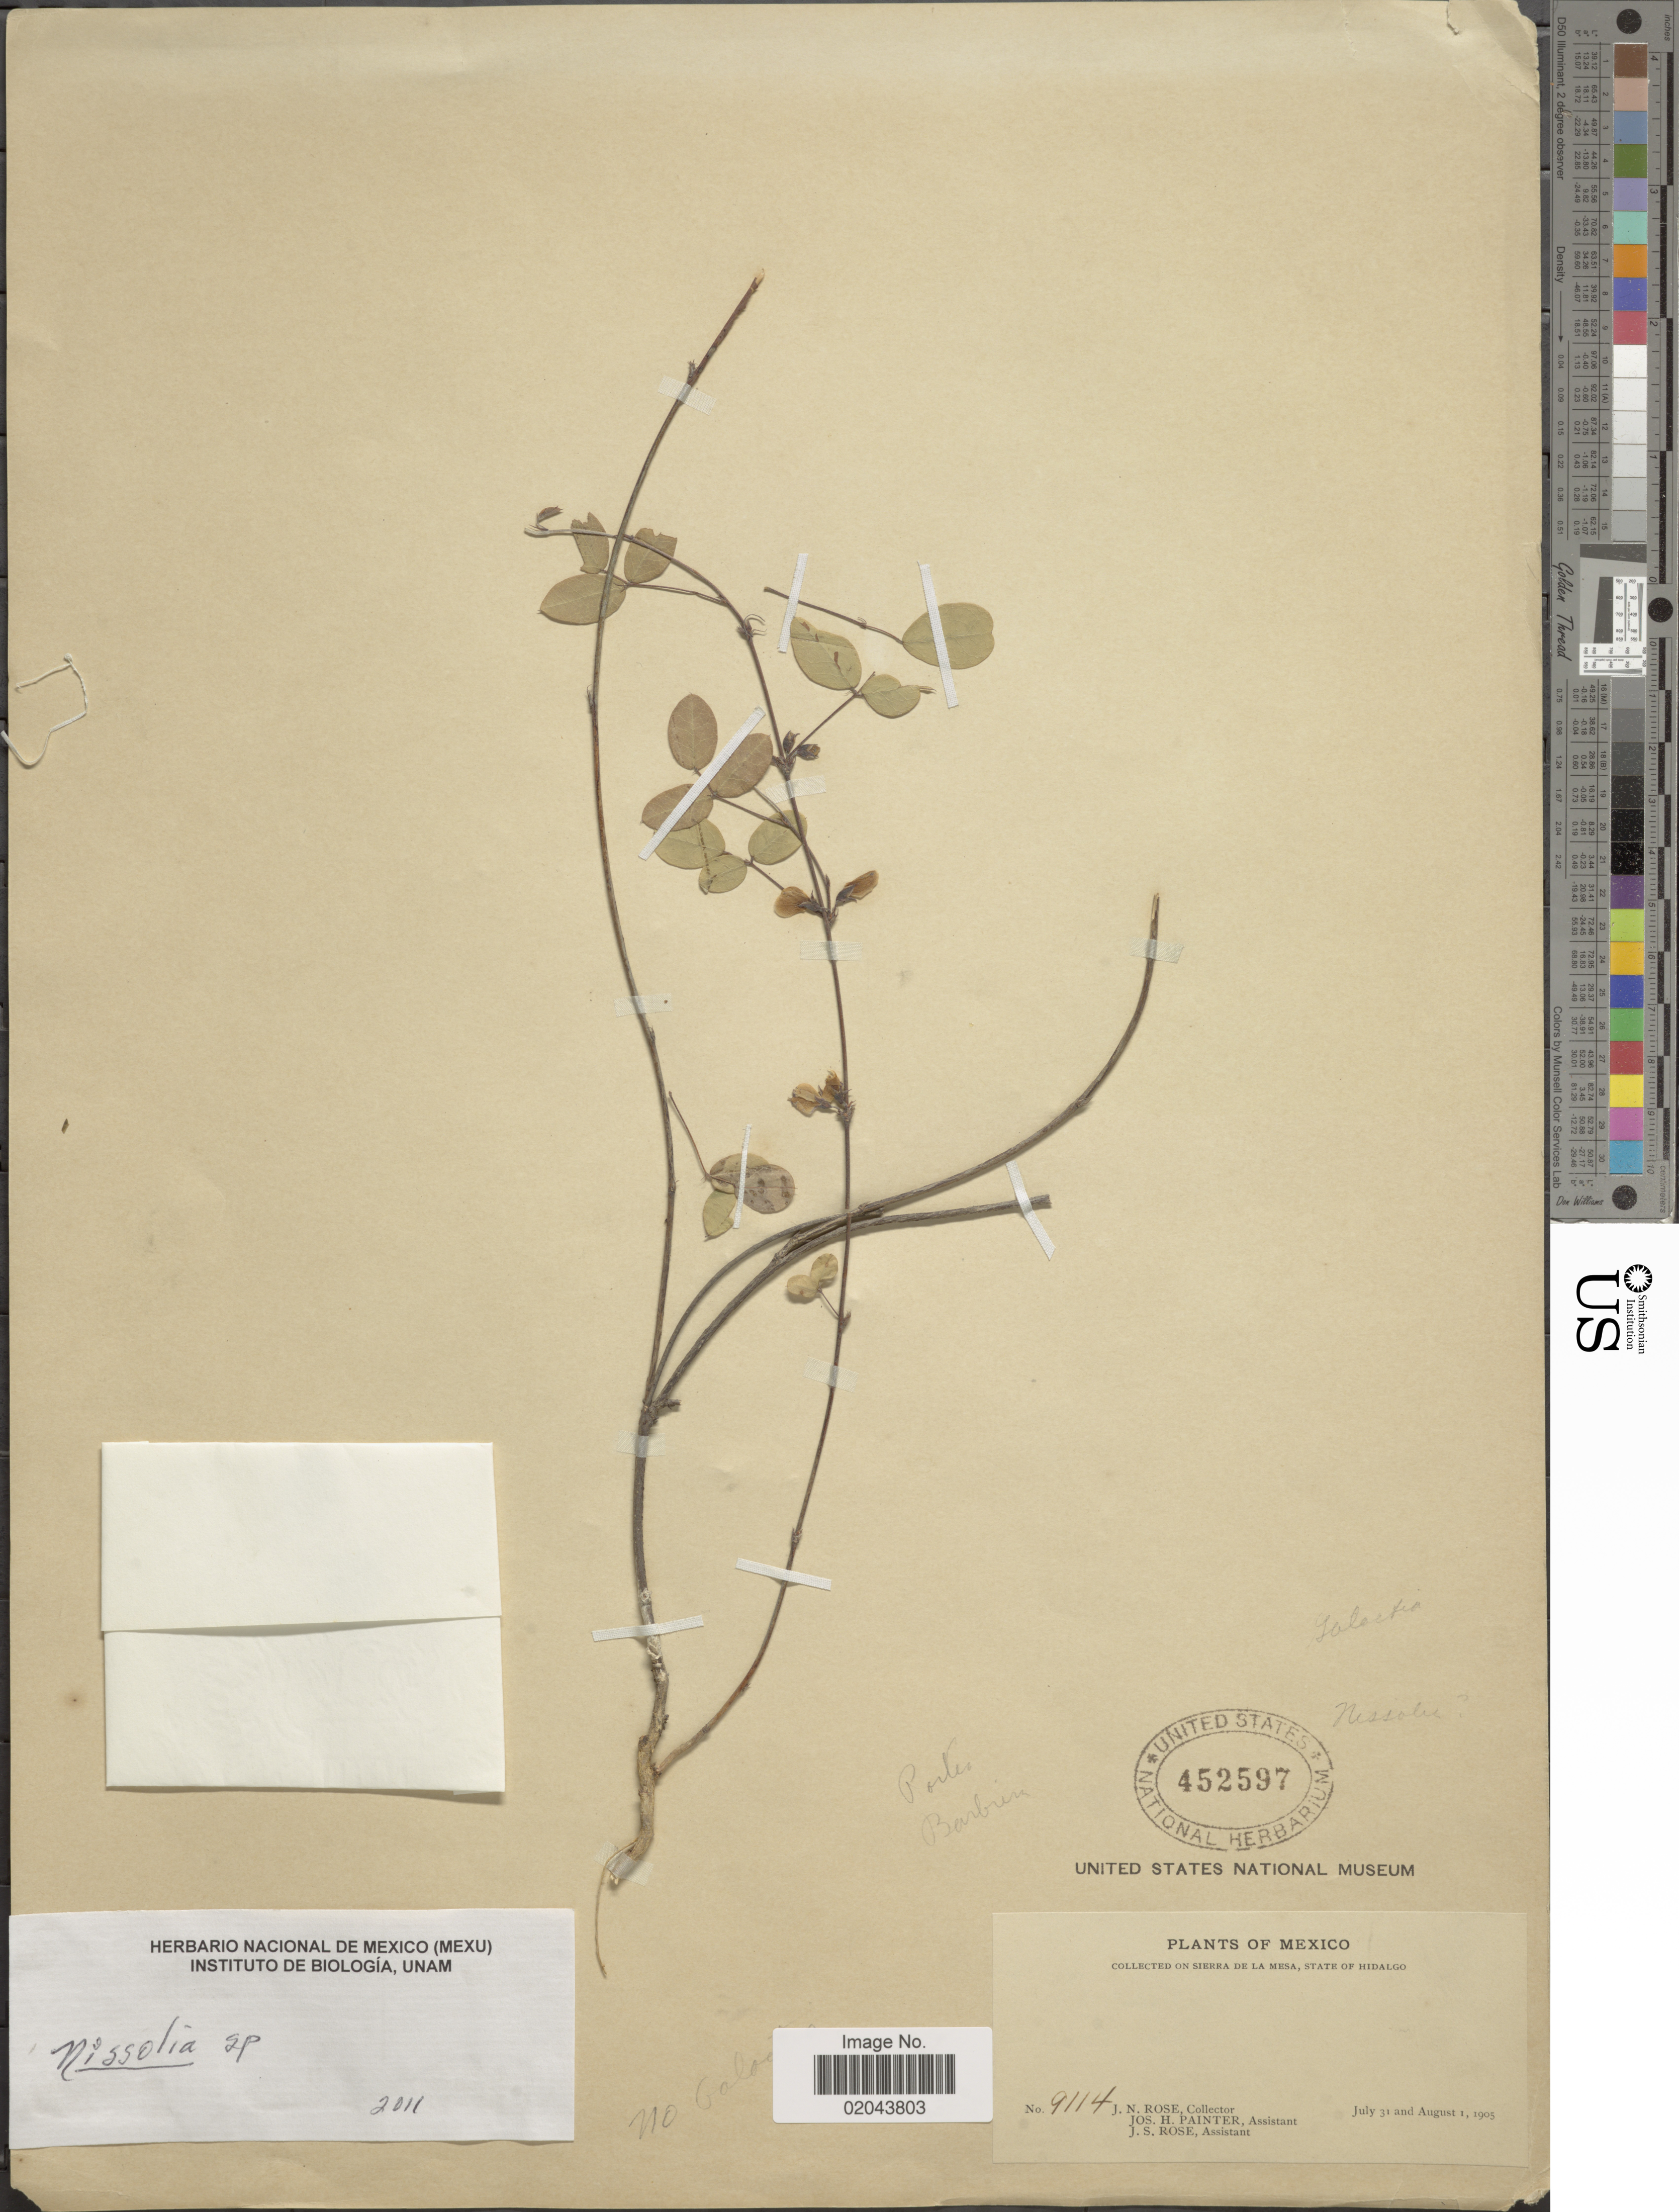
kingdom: Plantae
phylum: Tracheophyta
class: Magnoliopsida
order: Fabales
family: Fabaceae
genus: Nissolia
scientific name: Nissolia sp.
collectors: J. N. Rose, J. H. Painter & J. S. Rose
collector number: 9114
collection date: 1905-07-31/1905-08-01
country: Mexico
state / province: Hidalgo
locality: On Sierra de La Mesa.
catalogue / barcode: US 452597